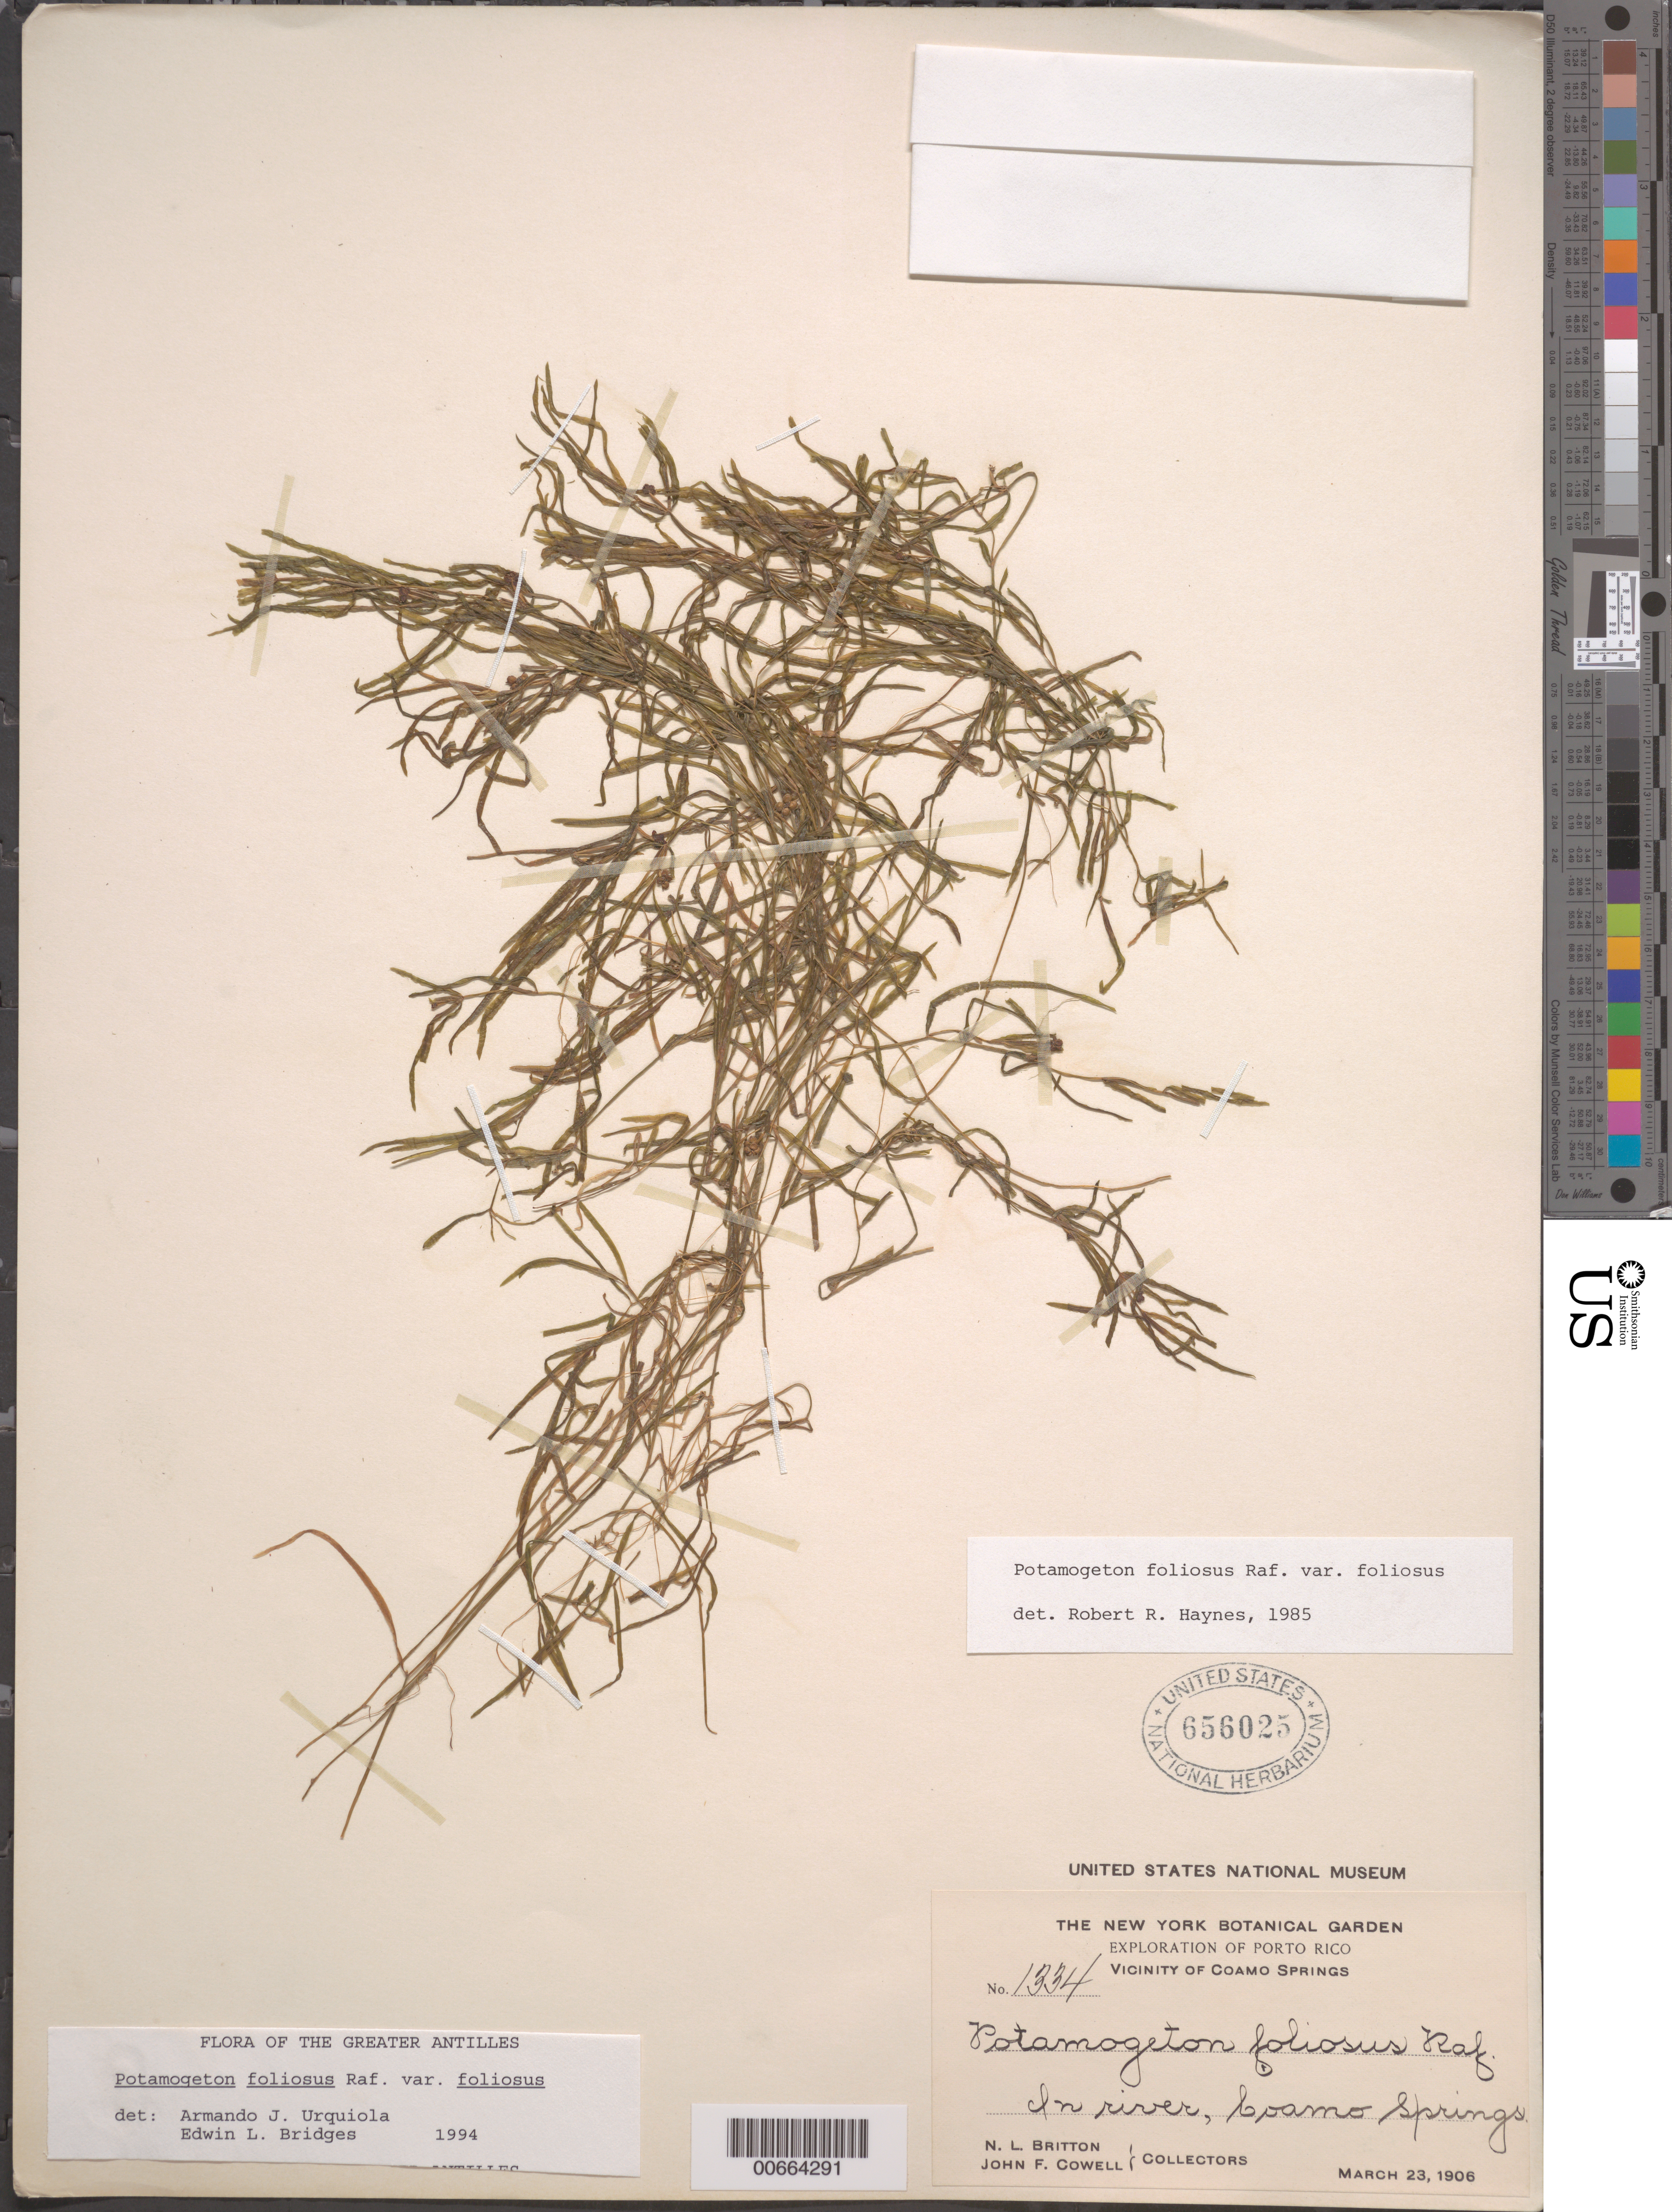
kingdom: Plantae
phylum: Tracheophyta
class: Liliopsida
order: Alismatales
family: Potamogetonaceae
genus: Potamogeton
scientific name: Potamogeton foliosus var. foliosus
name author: Raf.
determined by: Urquiola, A. J., (HPPR)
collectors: N. Britton & J. F. Cowell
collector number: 1334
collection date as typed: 23 Mar 1906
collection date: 1906-03-23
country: Puerto Rico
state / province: Coamo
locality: Coamo Springs, vic of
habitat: In river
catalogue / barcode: US 656025